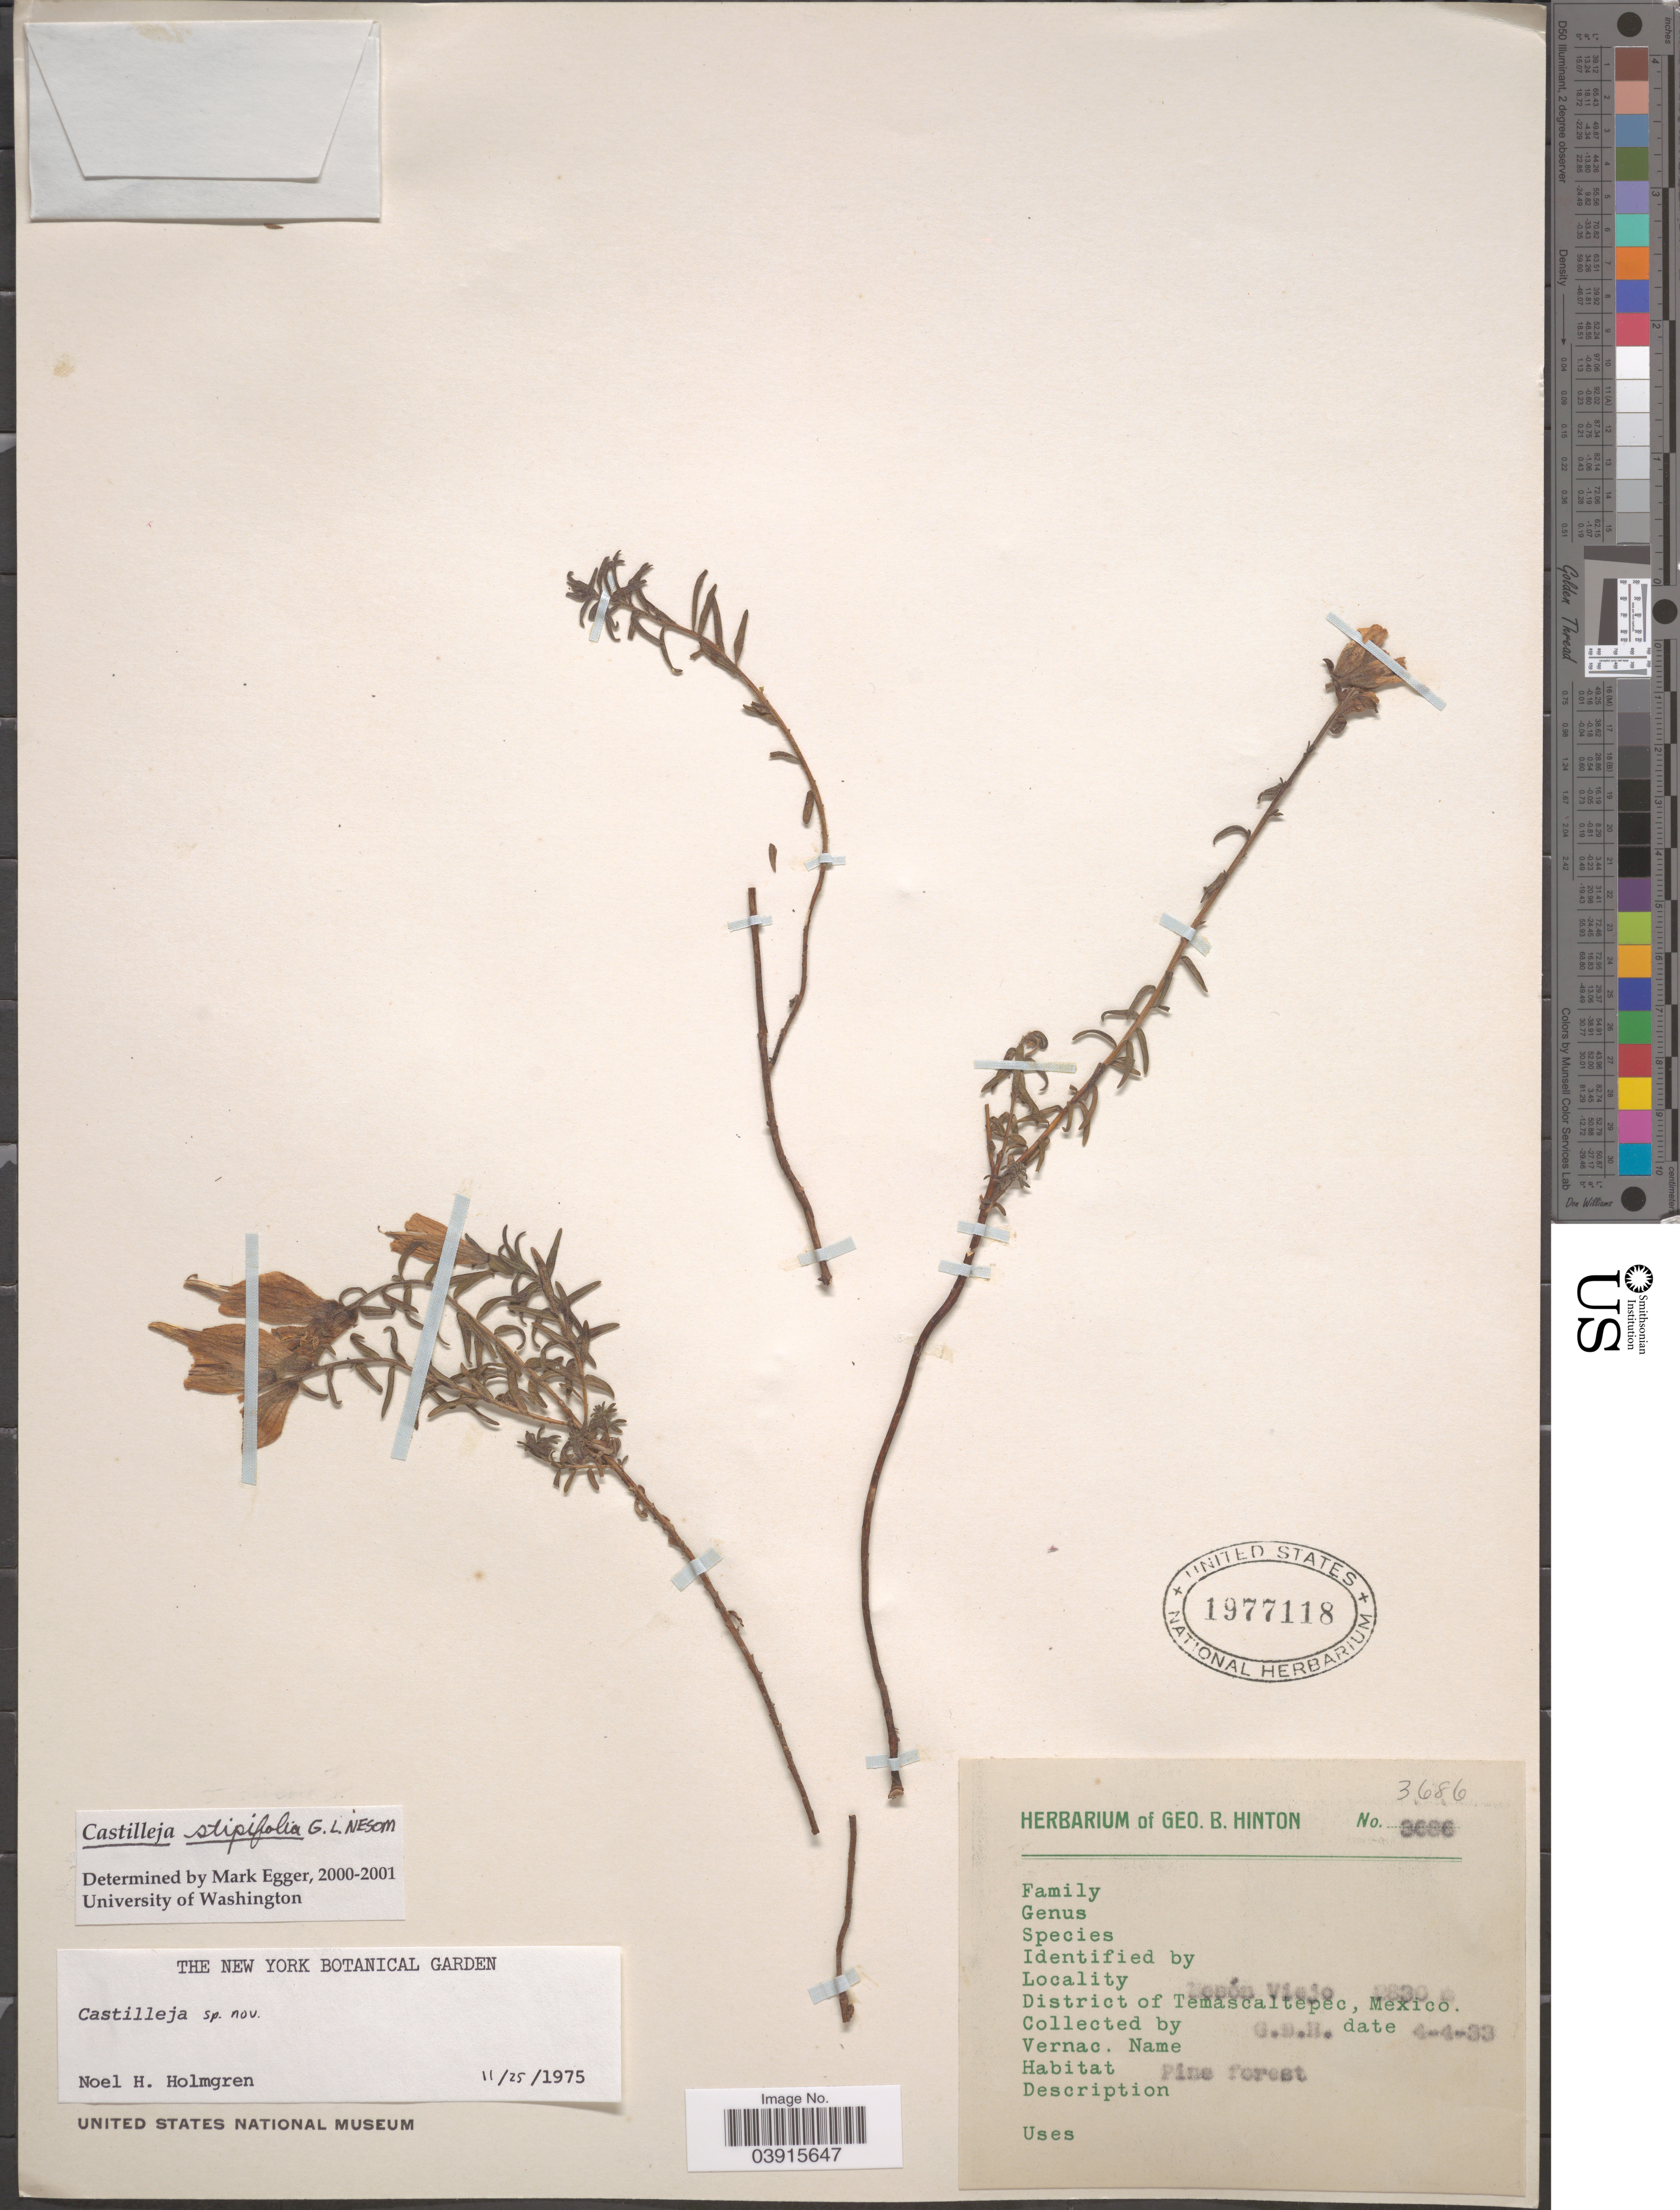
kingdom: Plantae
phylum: Tracheophyta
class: Magnoliopsida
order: Lamiales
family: Orobanchaceae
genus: Castilleja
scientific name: Castilleja stipifolia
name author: G.L. Nesom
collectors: G. B. Hinton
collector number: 3686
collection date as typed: Transcribed d/m/y: 4/4/33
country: Mexico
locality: Mesón Viejo. District of Temascaltepec.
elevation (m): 3830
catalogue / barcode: US 1977118